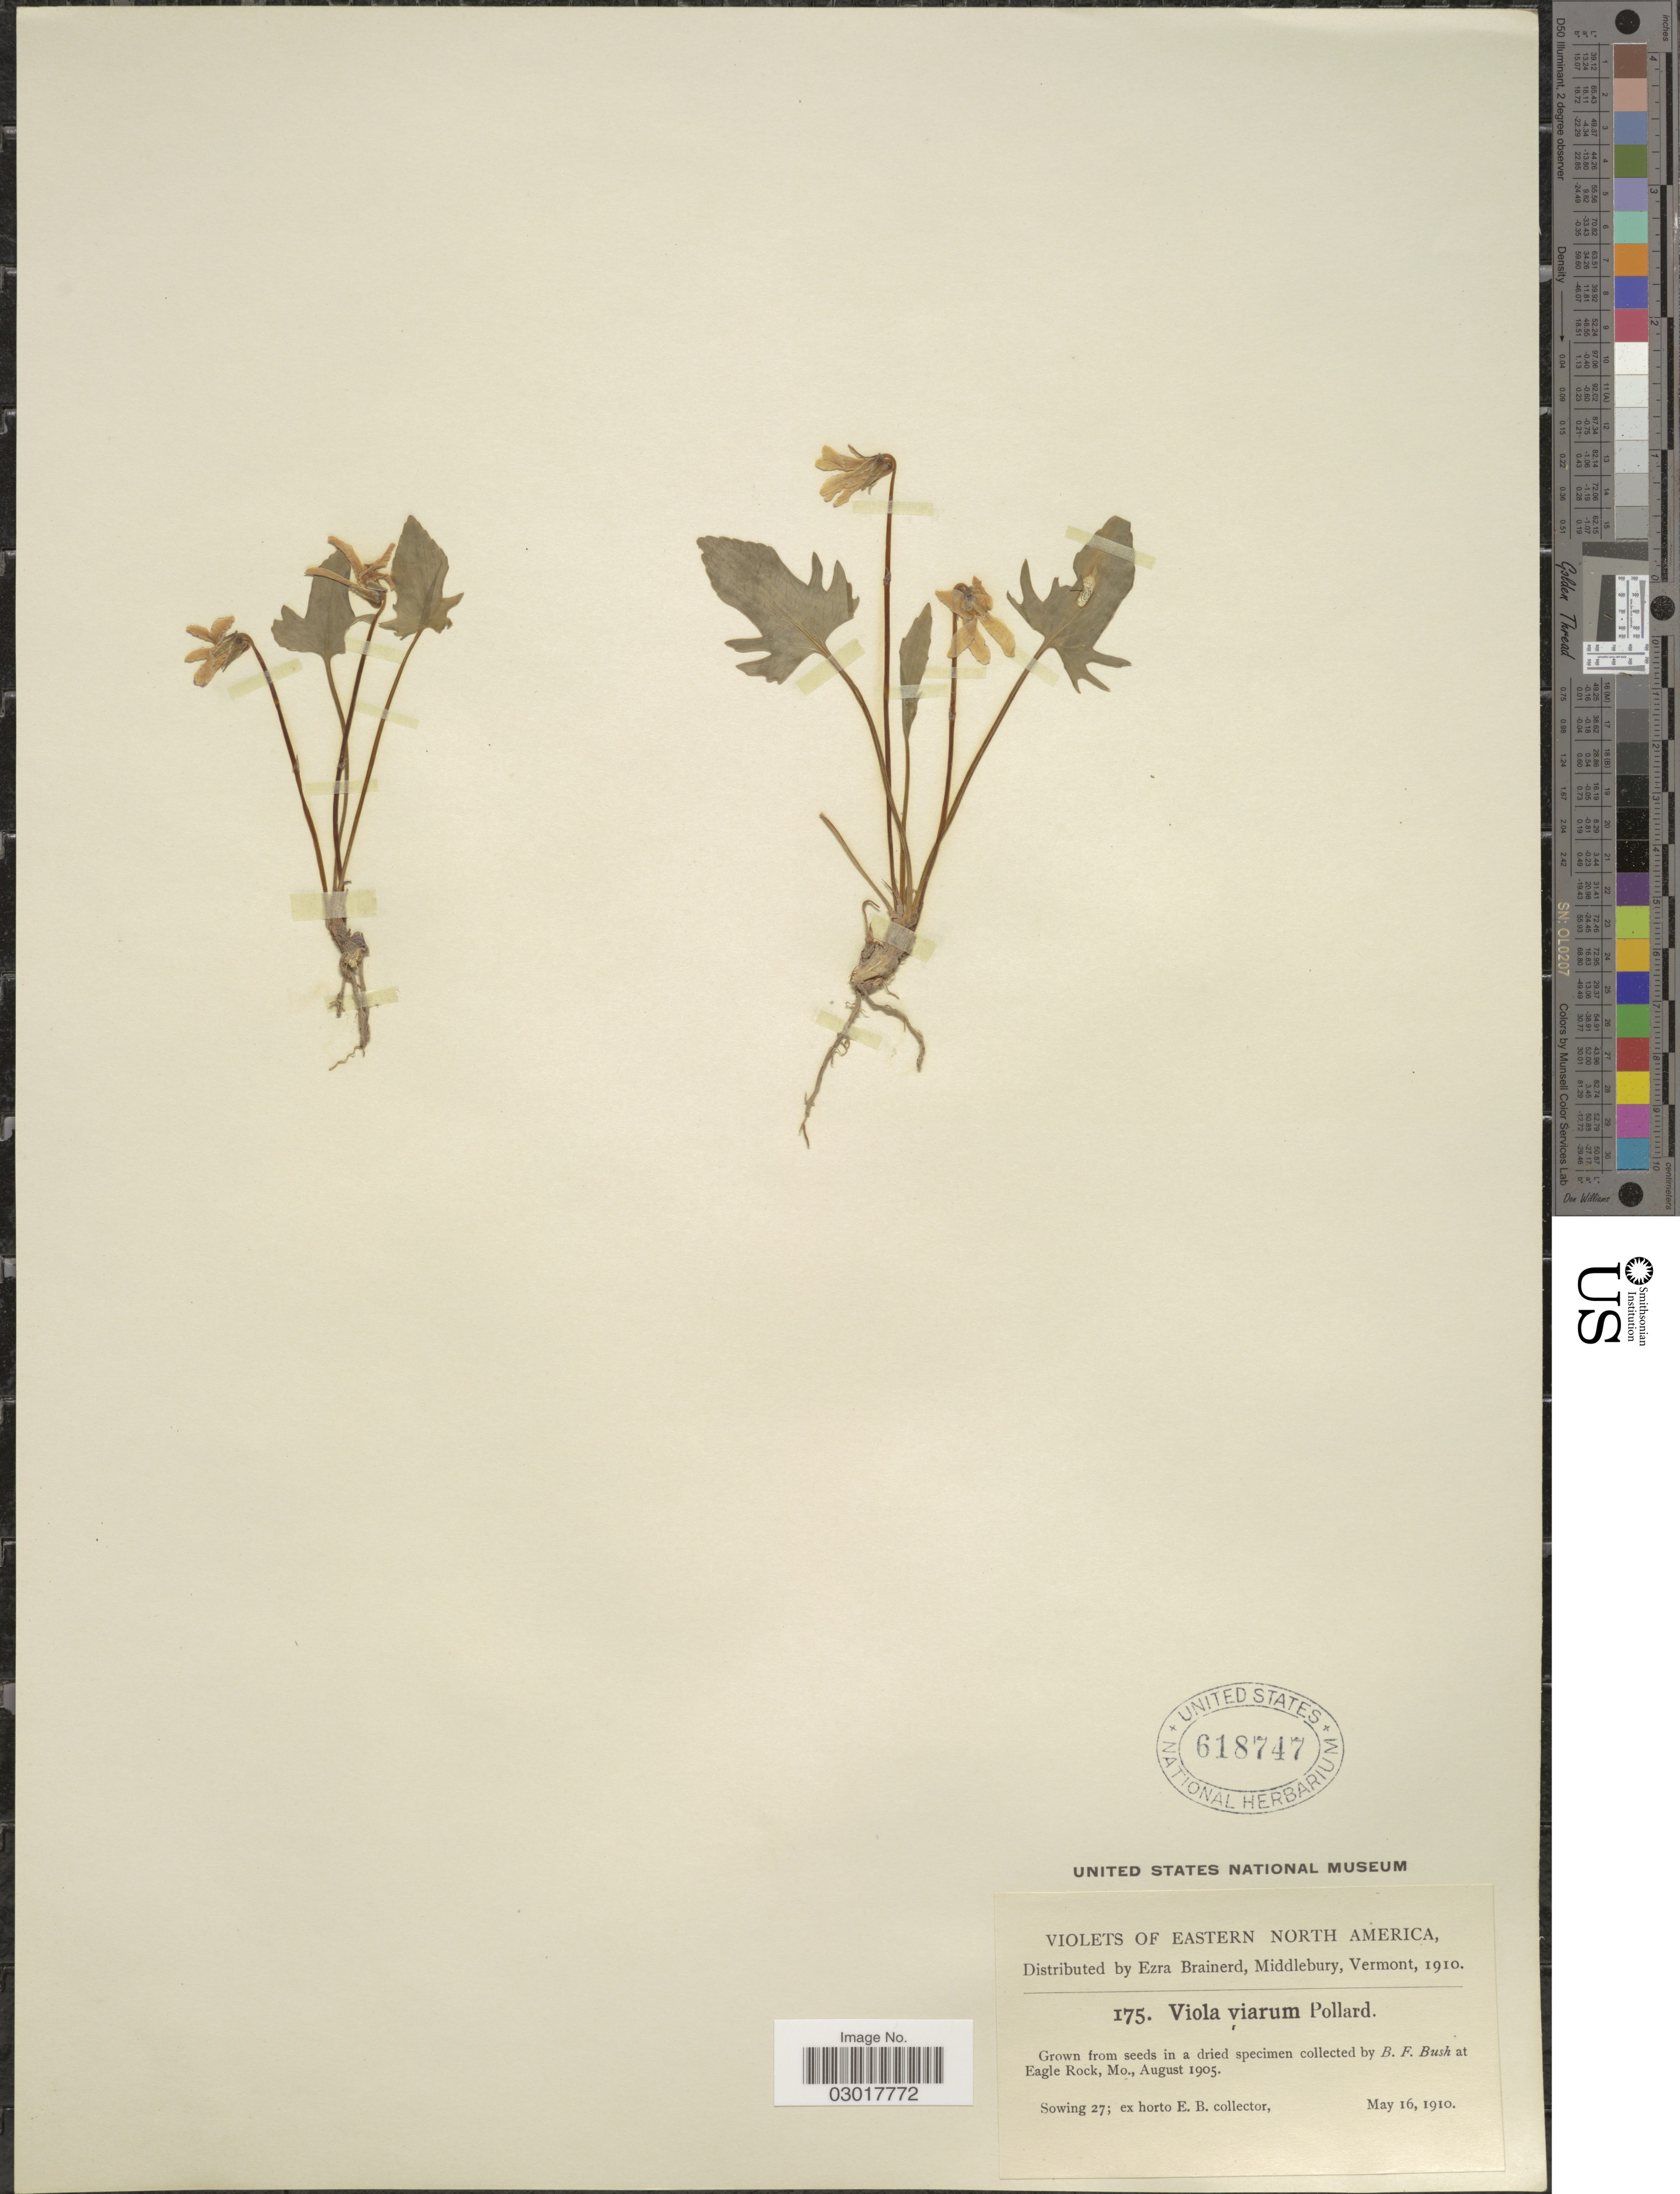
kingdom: Plantae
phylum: Tracheophyta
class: Magnoliopsida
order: Malpighiales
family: Violaceae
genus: Viola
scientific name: Viola viarum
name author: Pollard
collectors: ex herb. Ezra Brainerd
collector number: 175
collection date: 1910-05-16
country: United States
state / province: Missouri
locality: Eastern North America. Grown from seeds in a dried specimen collected by B.F. Bush at Eagle Rock, Mo.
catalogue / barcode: US 618747